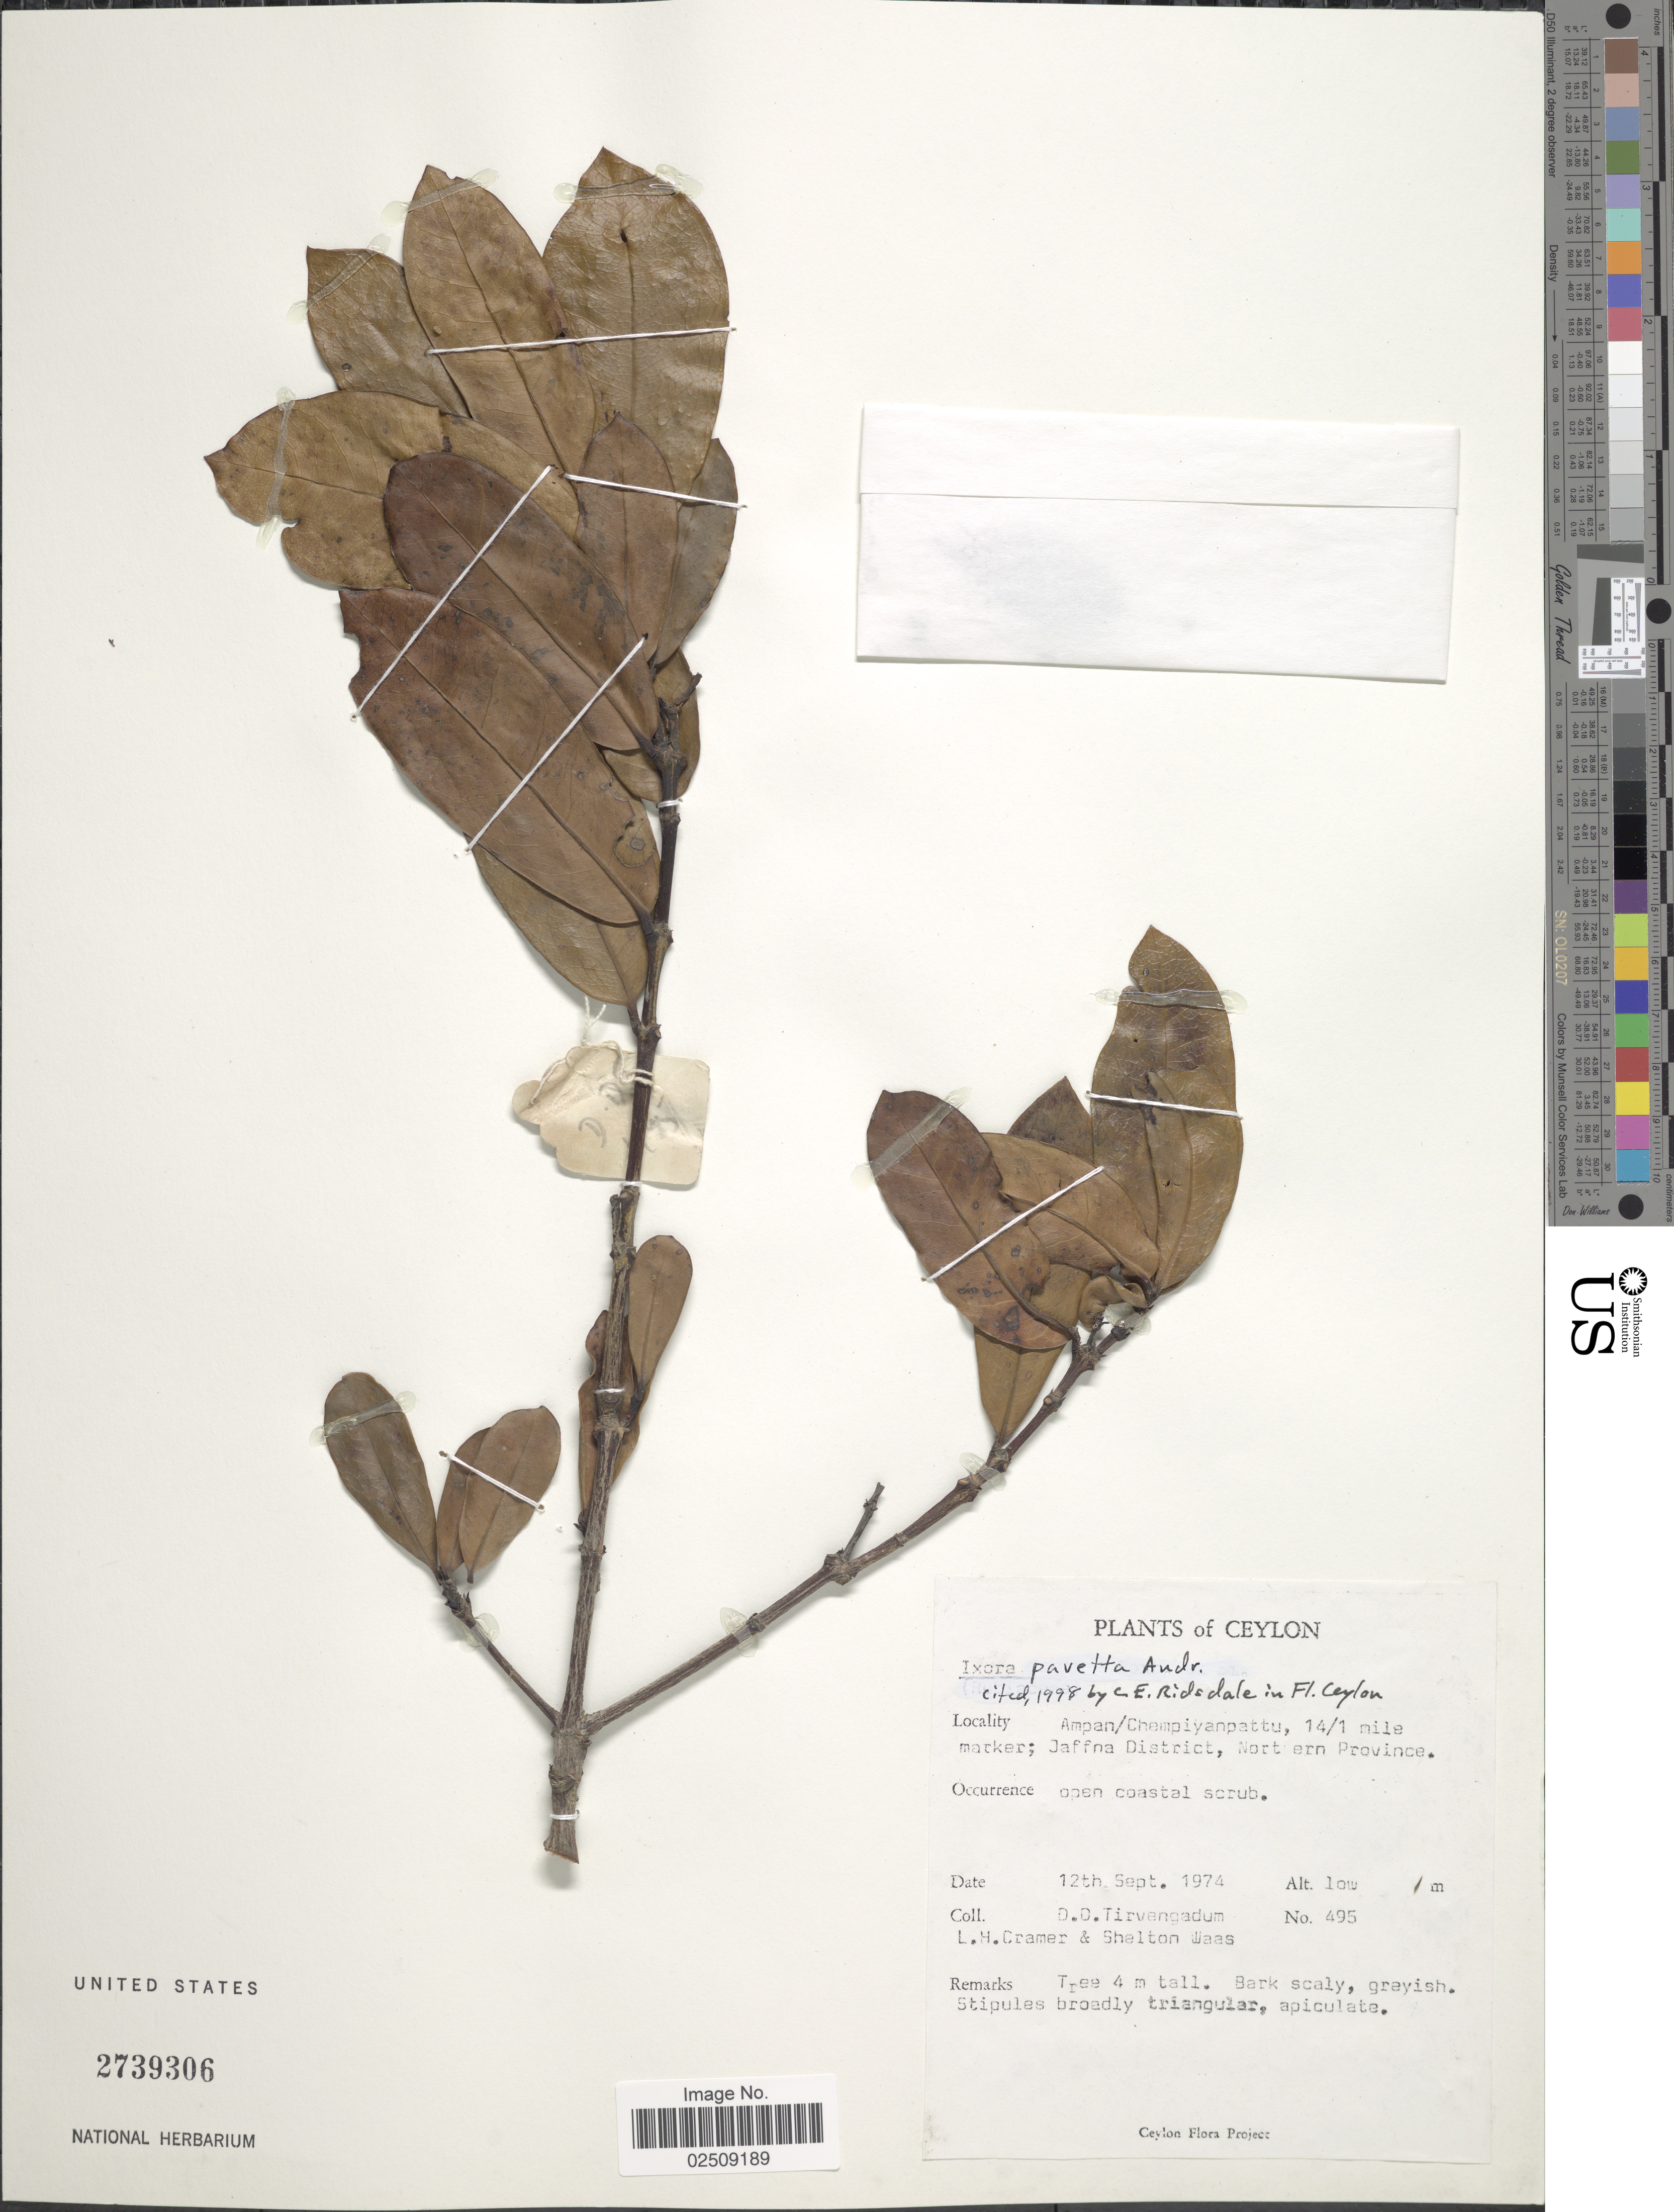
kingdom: Plantae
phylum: Tracheophyta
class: Magnoliopsida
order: Gentianales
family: Rubiaceae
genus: Ixora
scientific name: Ixora pavetta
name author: Andrews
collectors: D. Tirvengadum, L. H. Cramer & S. Waas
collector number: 495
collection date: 1974-09-12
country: Sri Lanka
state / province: Northern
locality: Ceylon. Ampan/Chempiyanpattu, 14/1 mile marker; Jaffna District.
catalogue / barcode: US 2739306